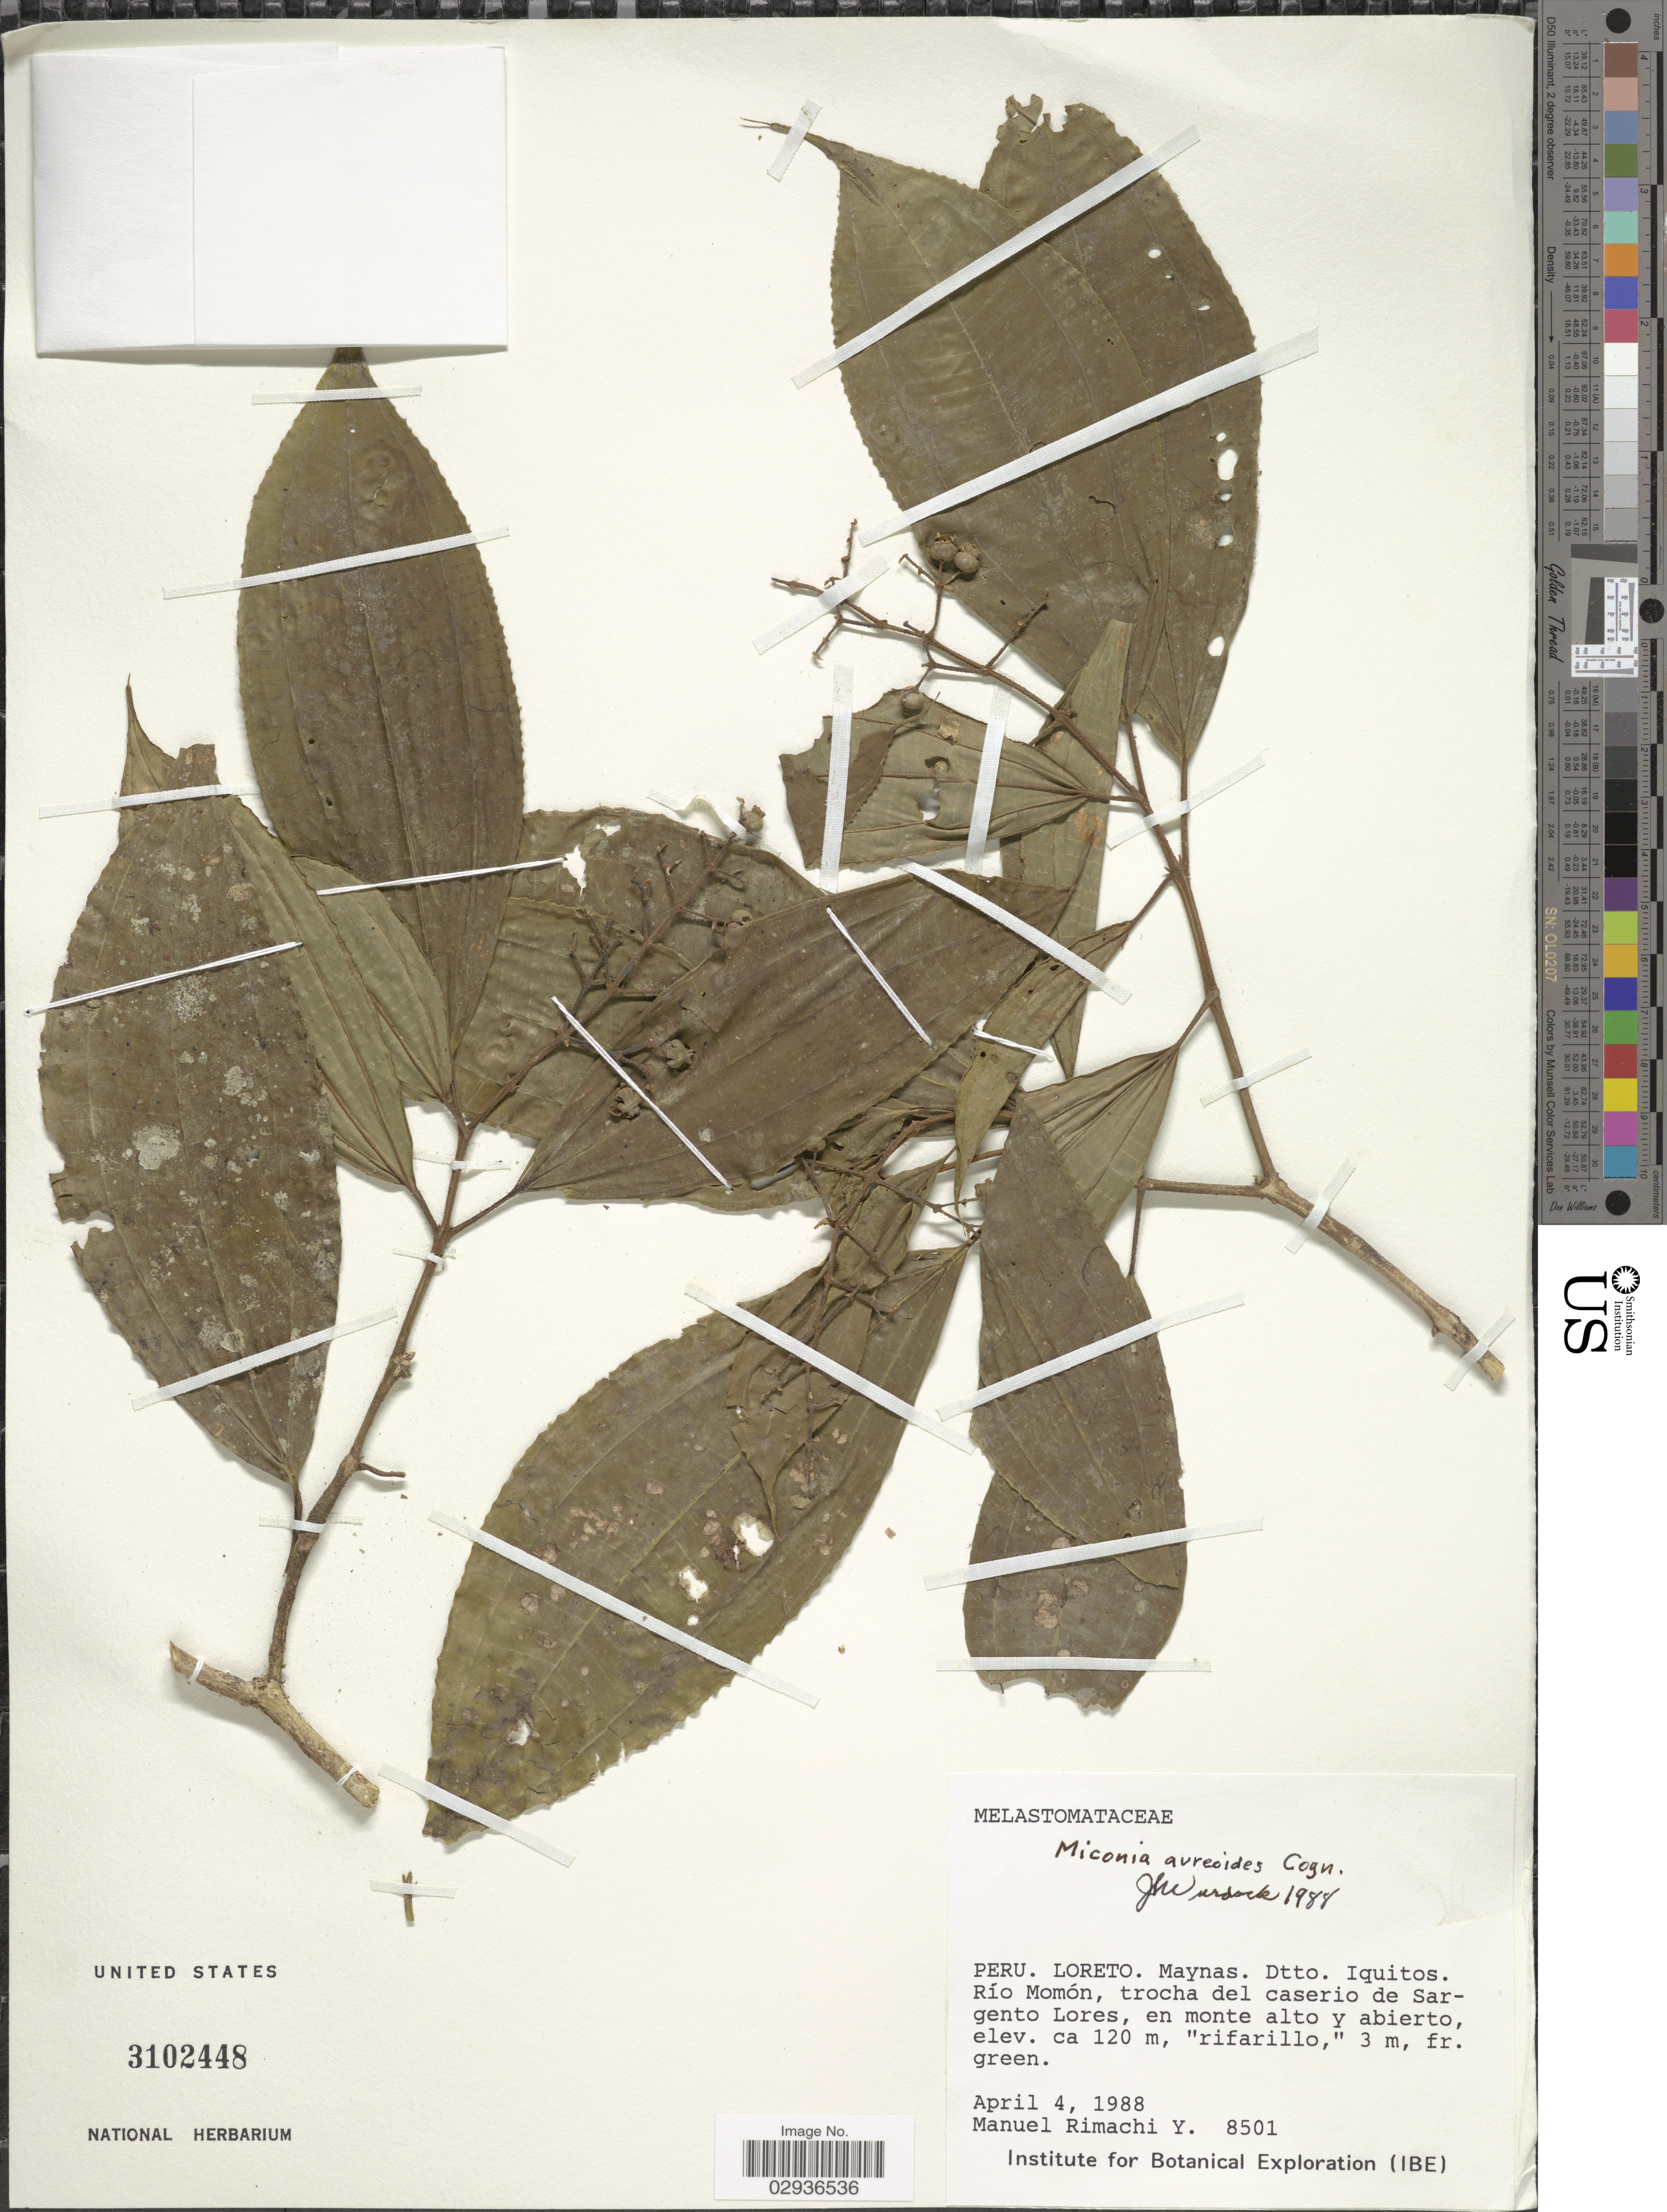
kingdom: Plantae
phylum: Tracheophyta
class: Magnoliopsida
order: Myrtales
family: Melastomataceae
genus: Miconia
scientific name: Miconia aureoides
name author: Cogn.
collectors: M. Rimachi Y.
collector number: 8501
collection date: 1988-04-04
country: Peru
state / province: Loreto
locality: Maynas. Dtto. Iquitos. Río Momón, trocha del caserio de Sargento Lores.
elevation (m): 120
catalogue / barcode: US 3102448